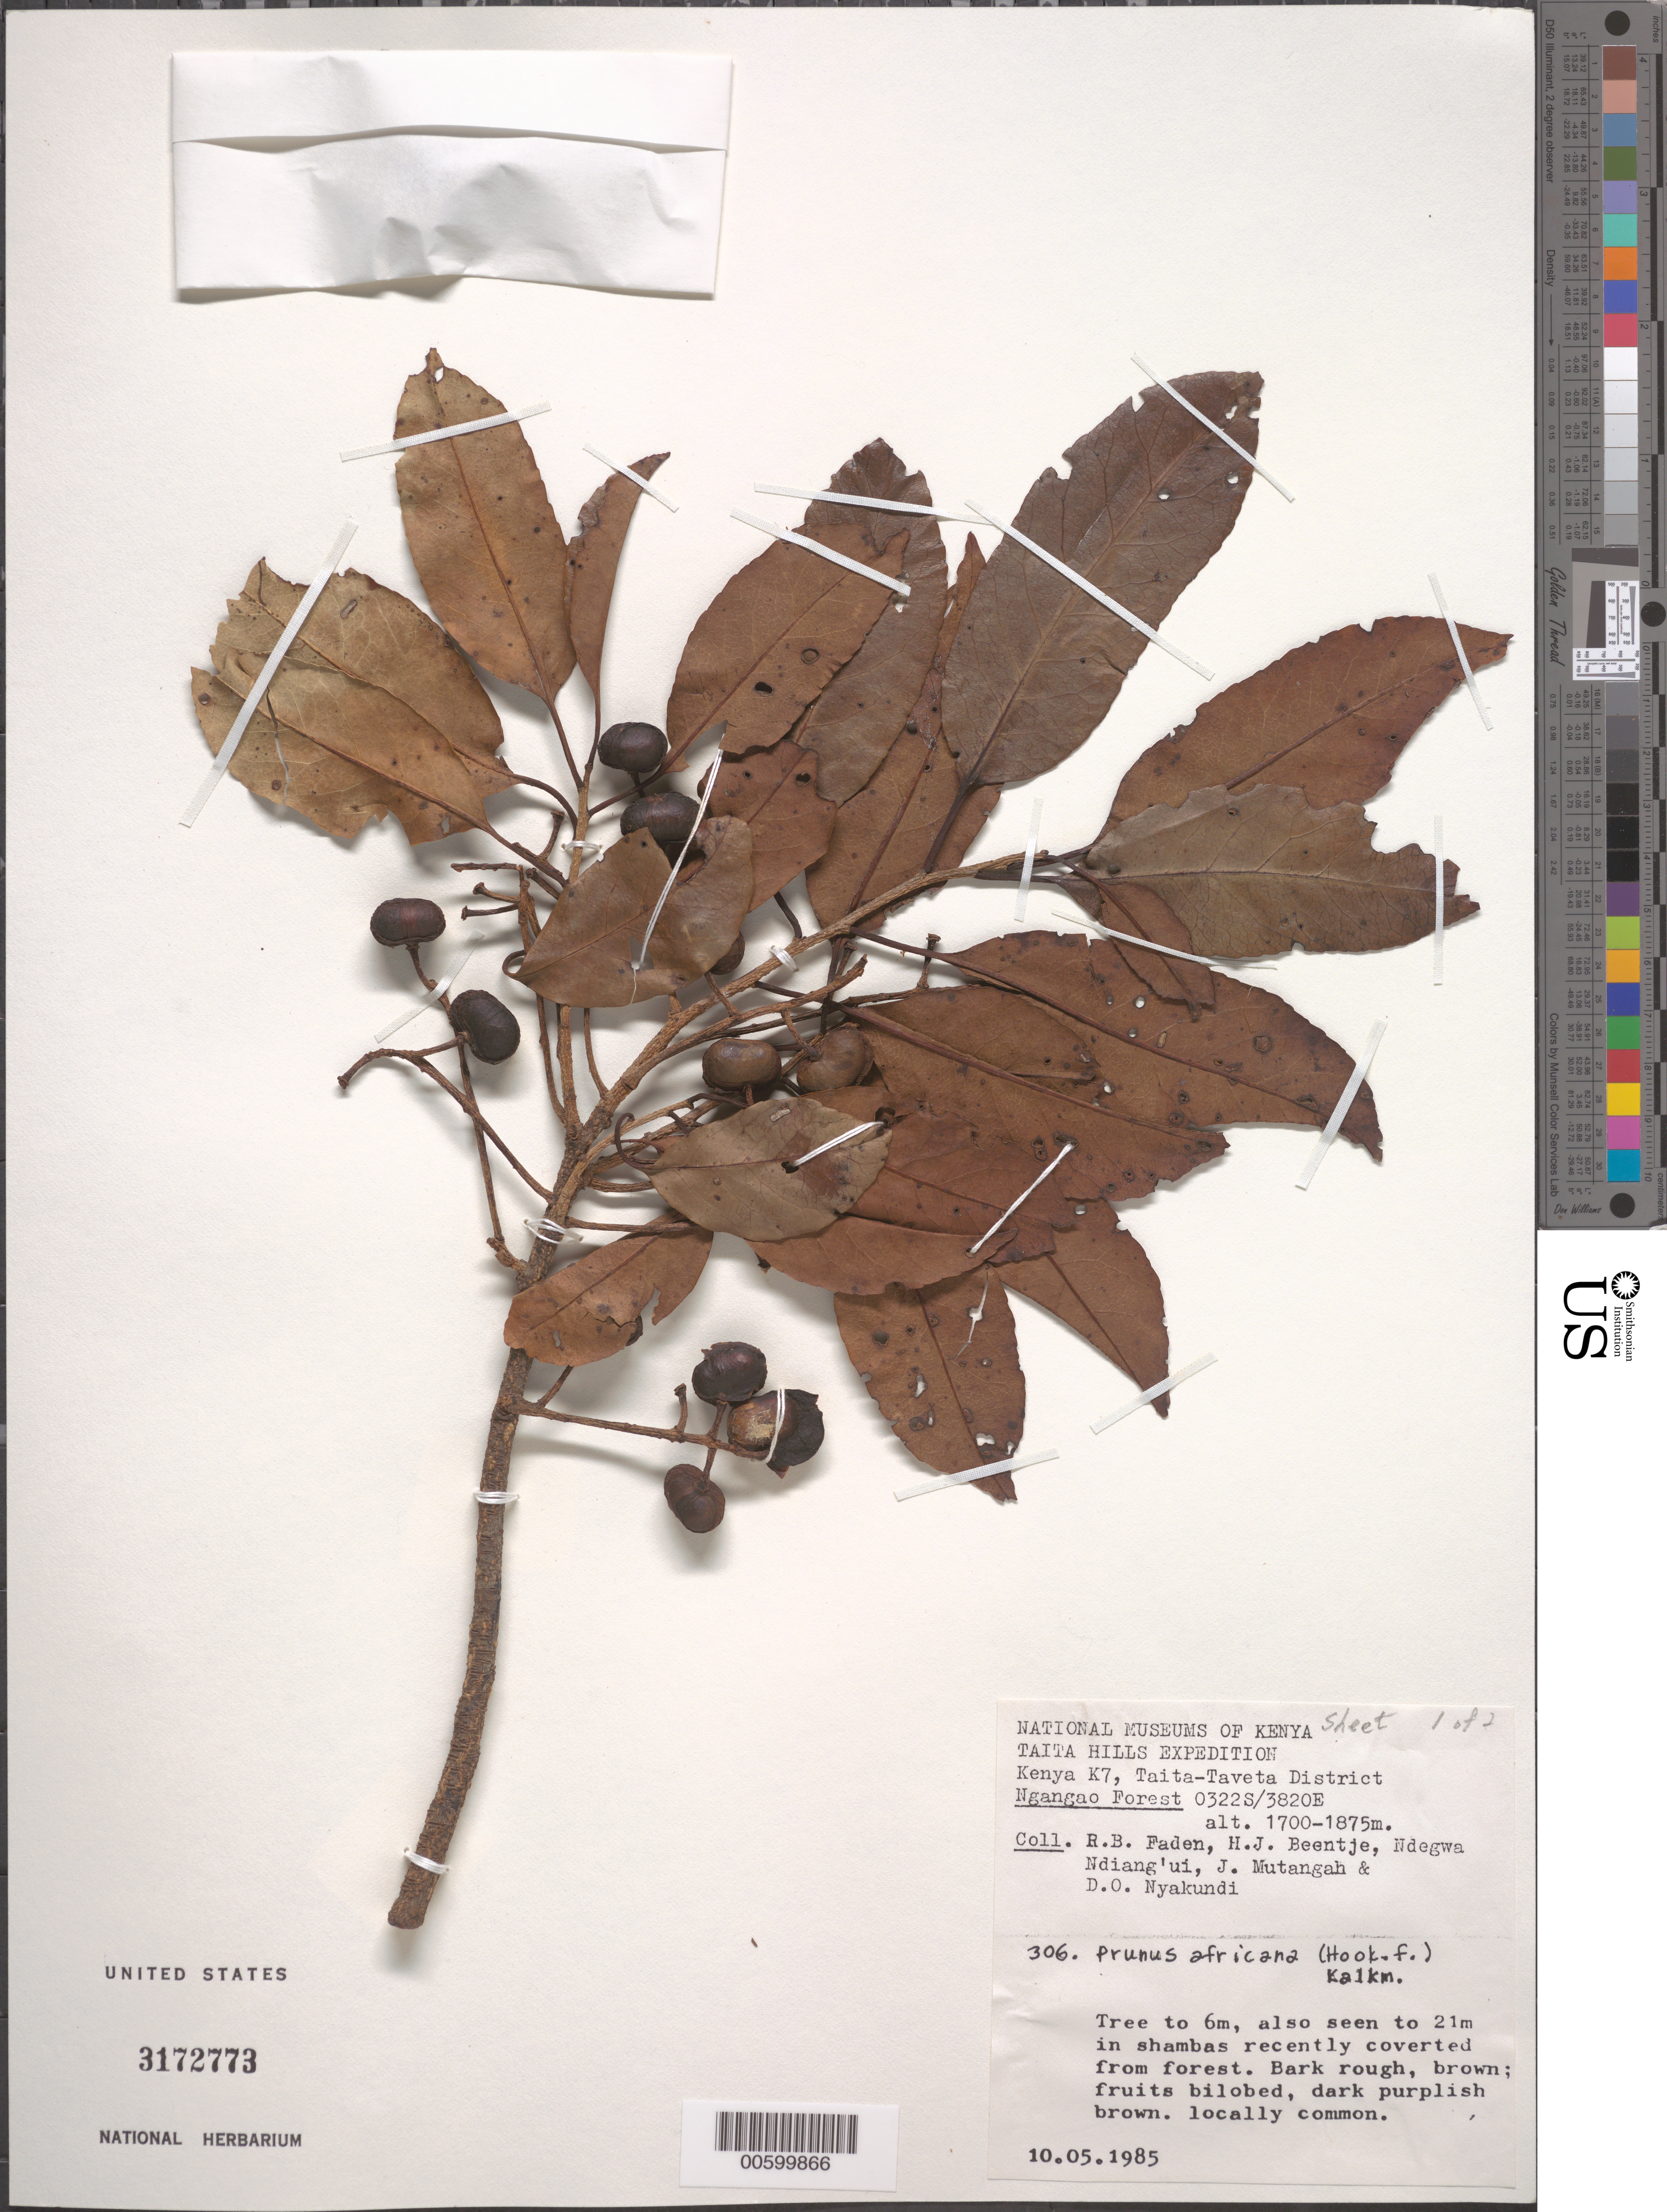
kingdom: Plantae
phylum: Tracheophyta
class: Magnoliopsida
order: Rosales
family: Rosaceae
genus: Prunus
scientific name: Prunus africana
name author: (Hook. f.) Kalkman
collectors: R. B. Faden, H. J. Beentje, N. Ndiang'ui, J. Mutanga & D. Nyakundi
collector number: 306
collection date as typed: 10 May 1985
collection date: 1985-05-10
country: Kenya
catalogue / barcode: US 3172773